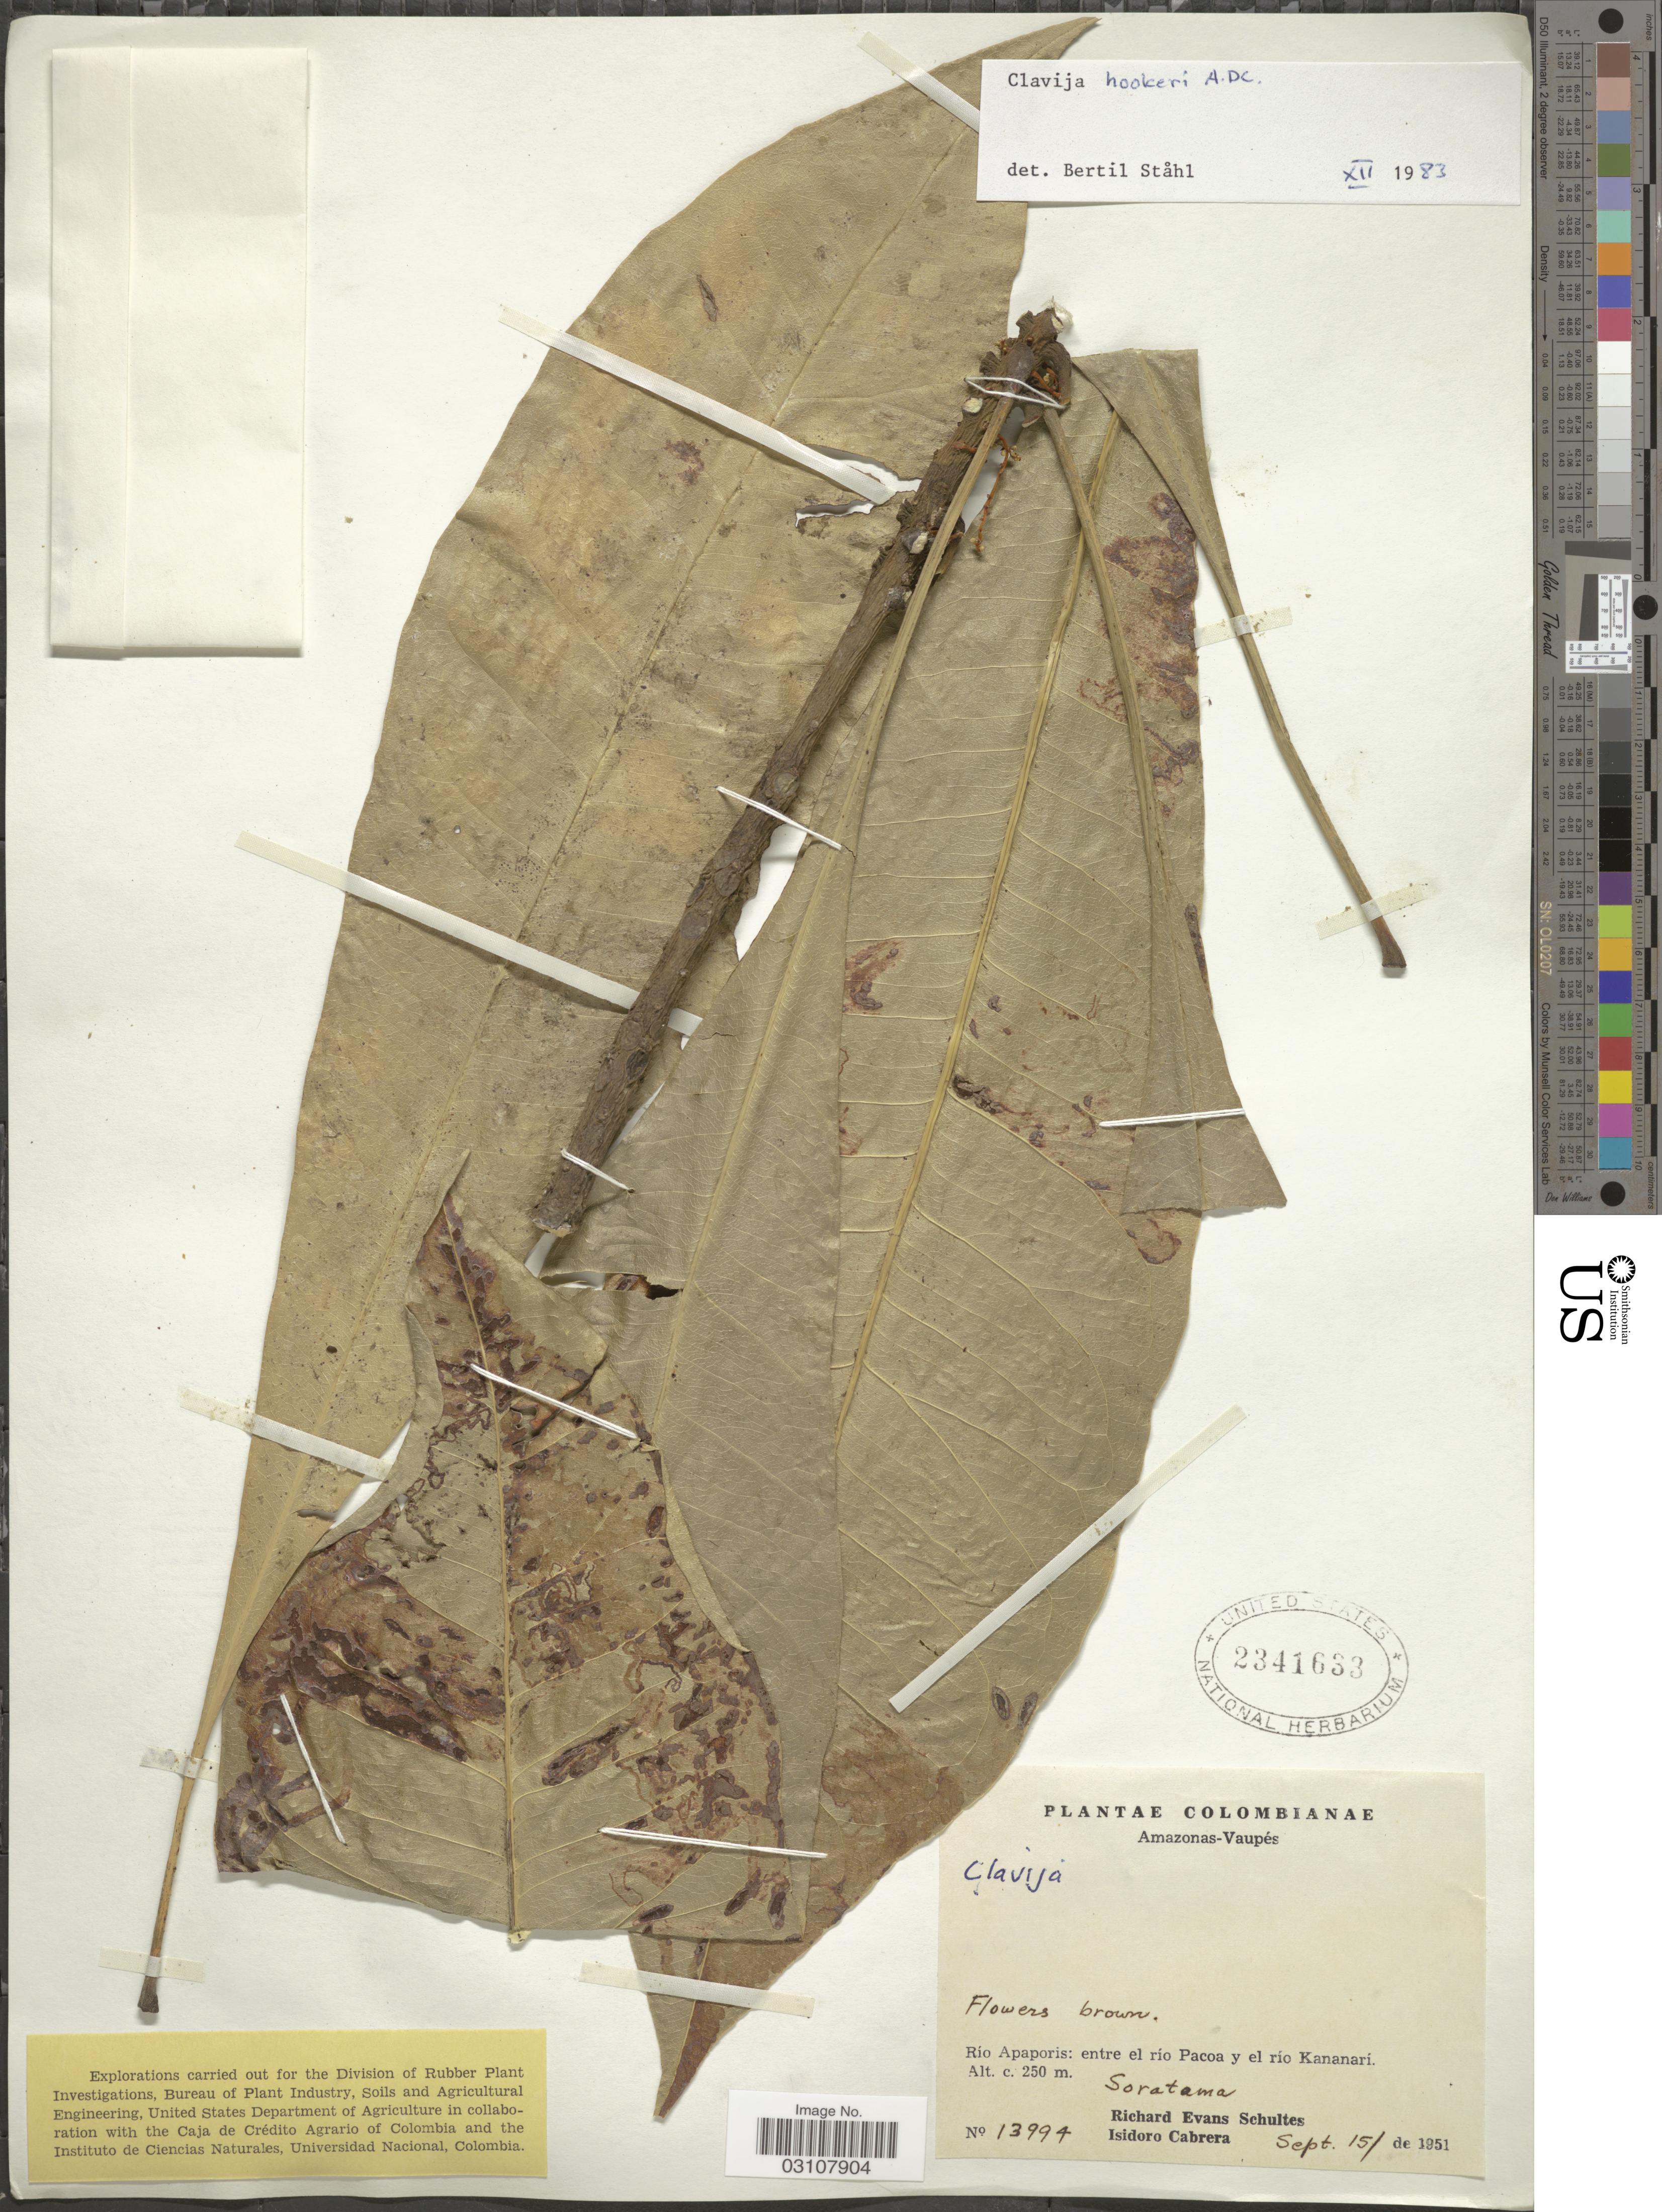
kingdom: Plantae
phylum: Tracheophyta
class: Magnoliopsida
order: Ericales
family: Primulaceae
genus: Clavija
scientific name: Clavija hookeri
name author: A. DC.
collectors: R. E. Schultes & I. Cabrera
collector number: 13994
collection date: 1951-09-15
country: Colombia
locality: Amazonas-Vaupés. Río Apaporis: entre el río Pacoa y el río Kananari. Soratama.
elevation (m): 250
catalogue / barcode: US 2341633